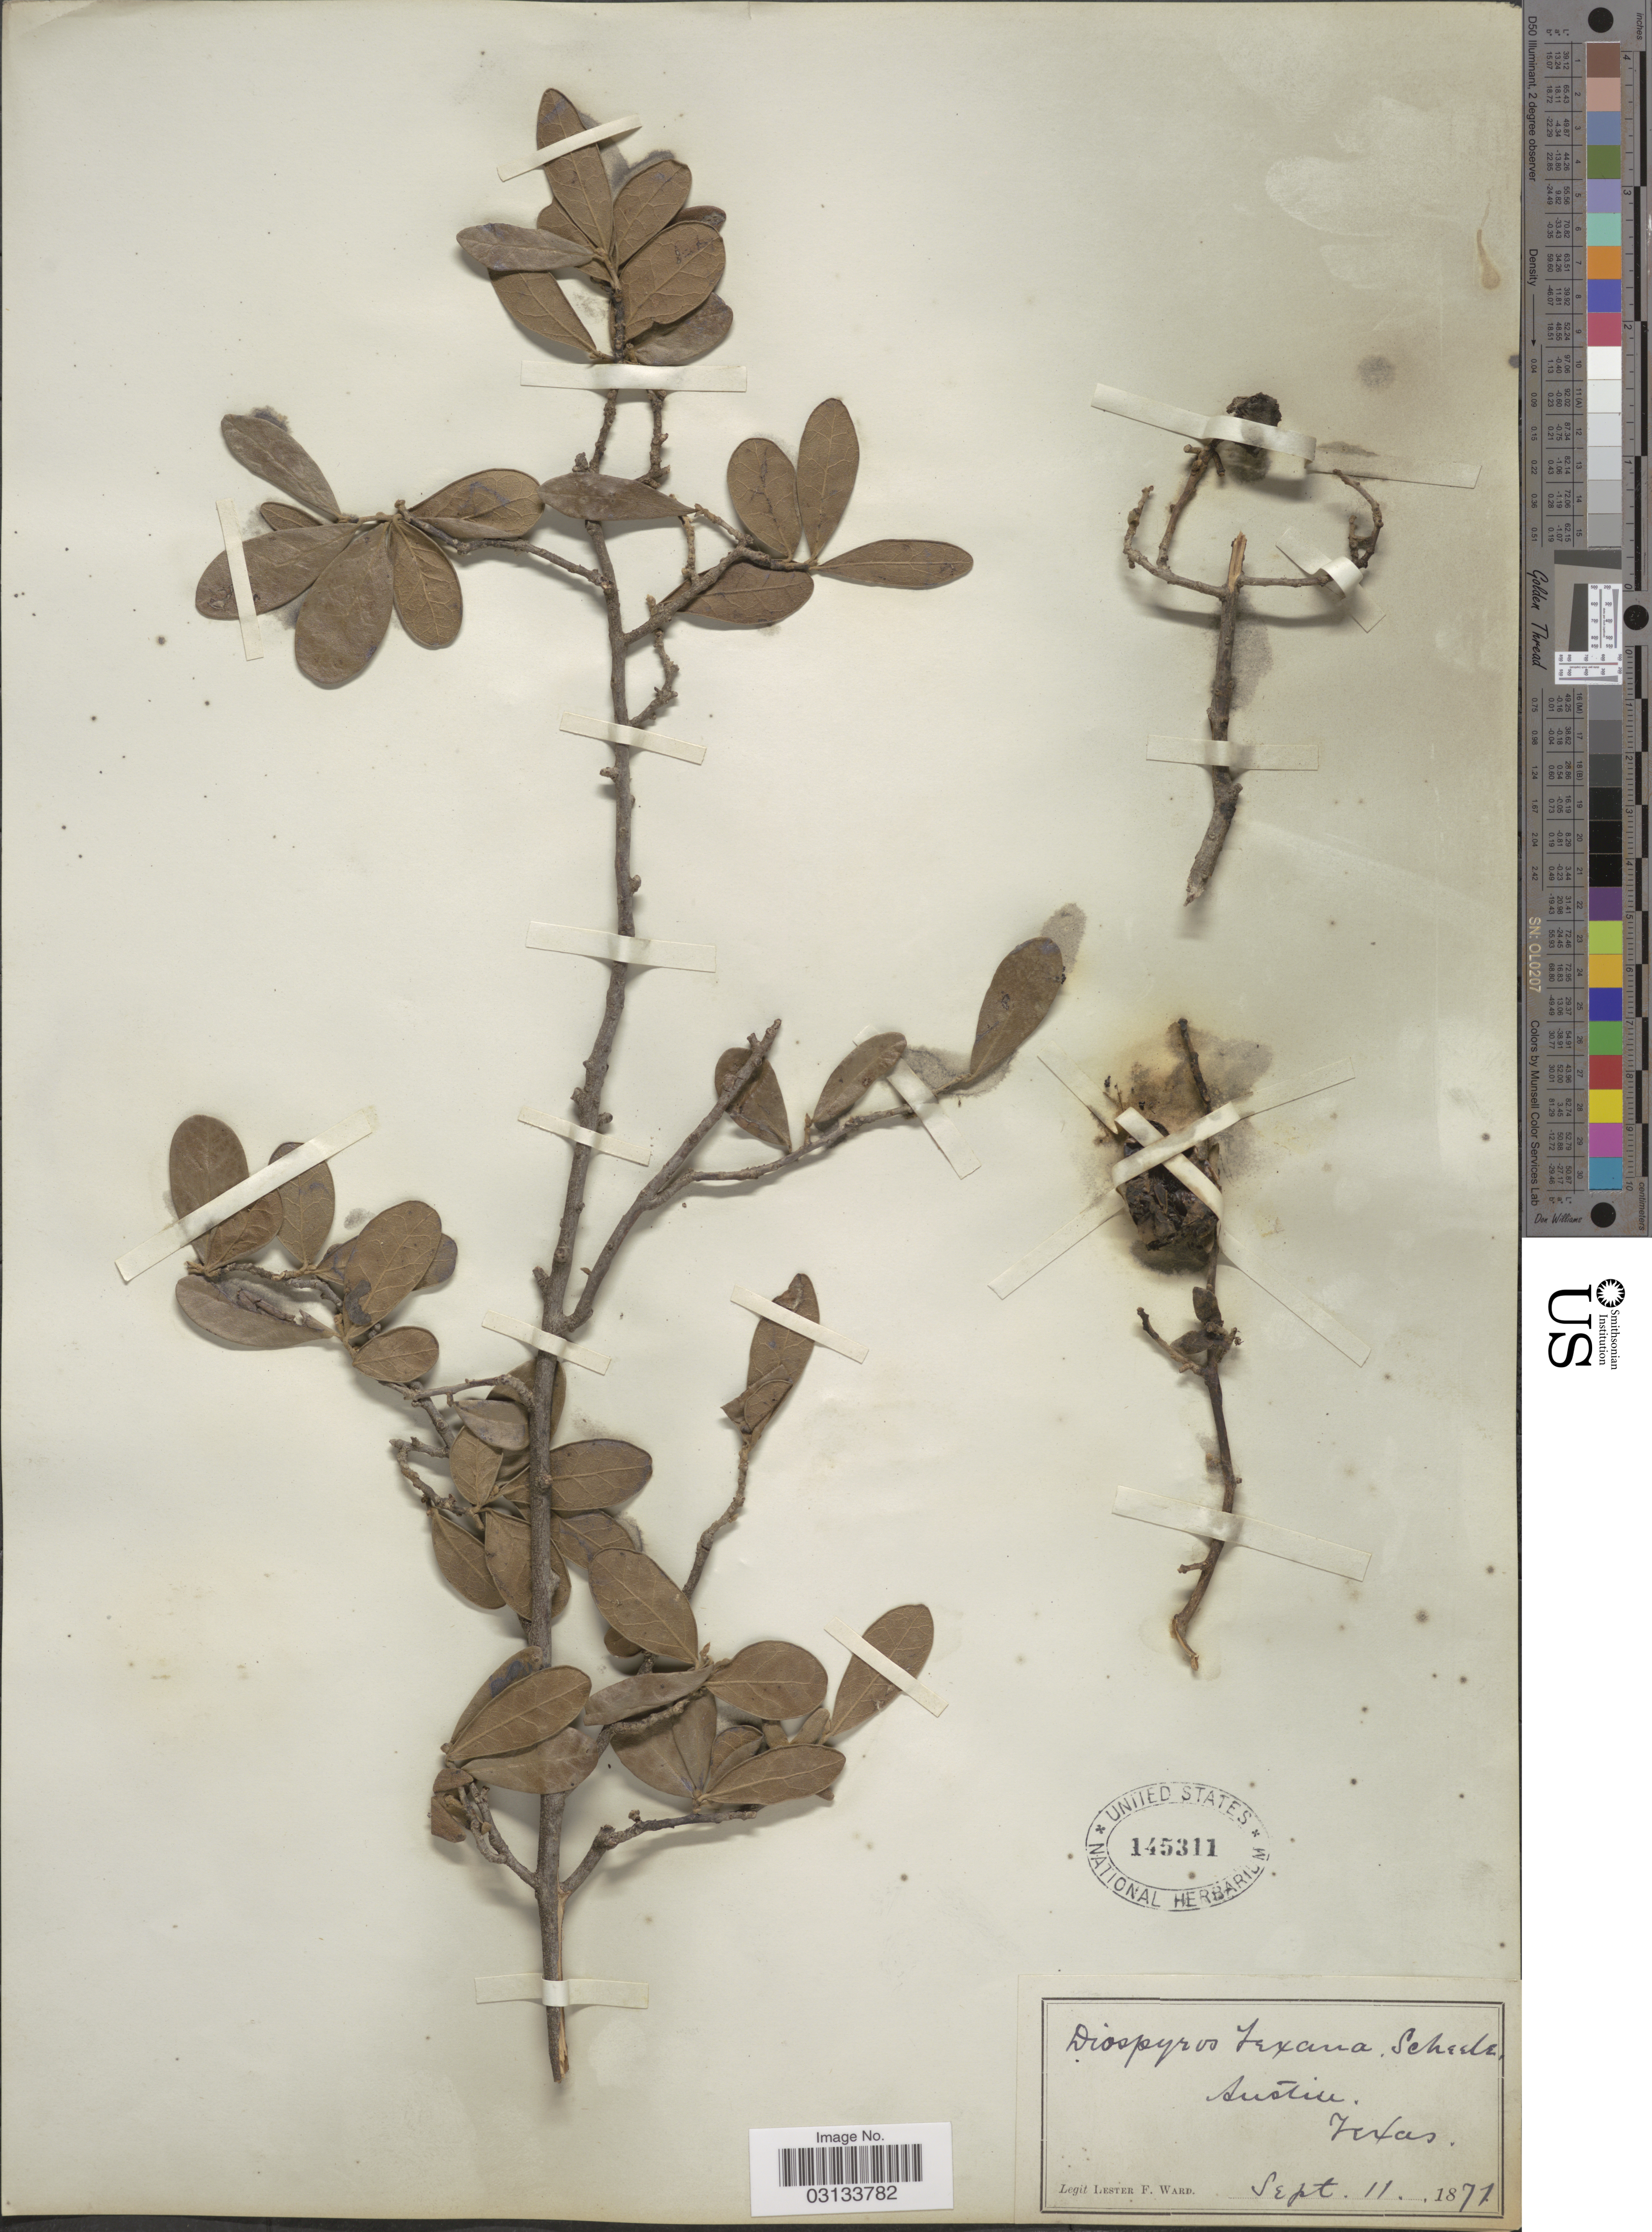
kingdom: Plantae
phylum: Tracheophyta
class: Magnoliopsida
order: Ericales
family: Ebenaceae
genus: Diospyros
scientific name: Diospyros texana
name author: Scheele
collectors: L. F. Ward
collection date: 1871-09-11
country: United States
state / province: Texas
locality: Austin.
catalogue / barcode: US 145311